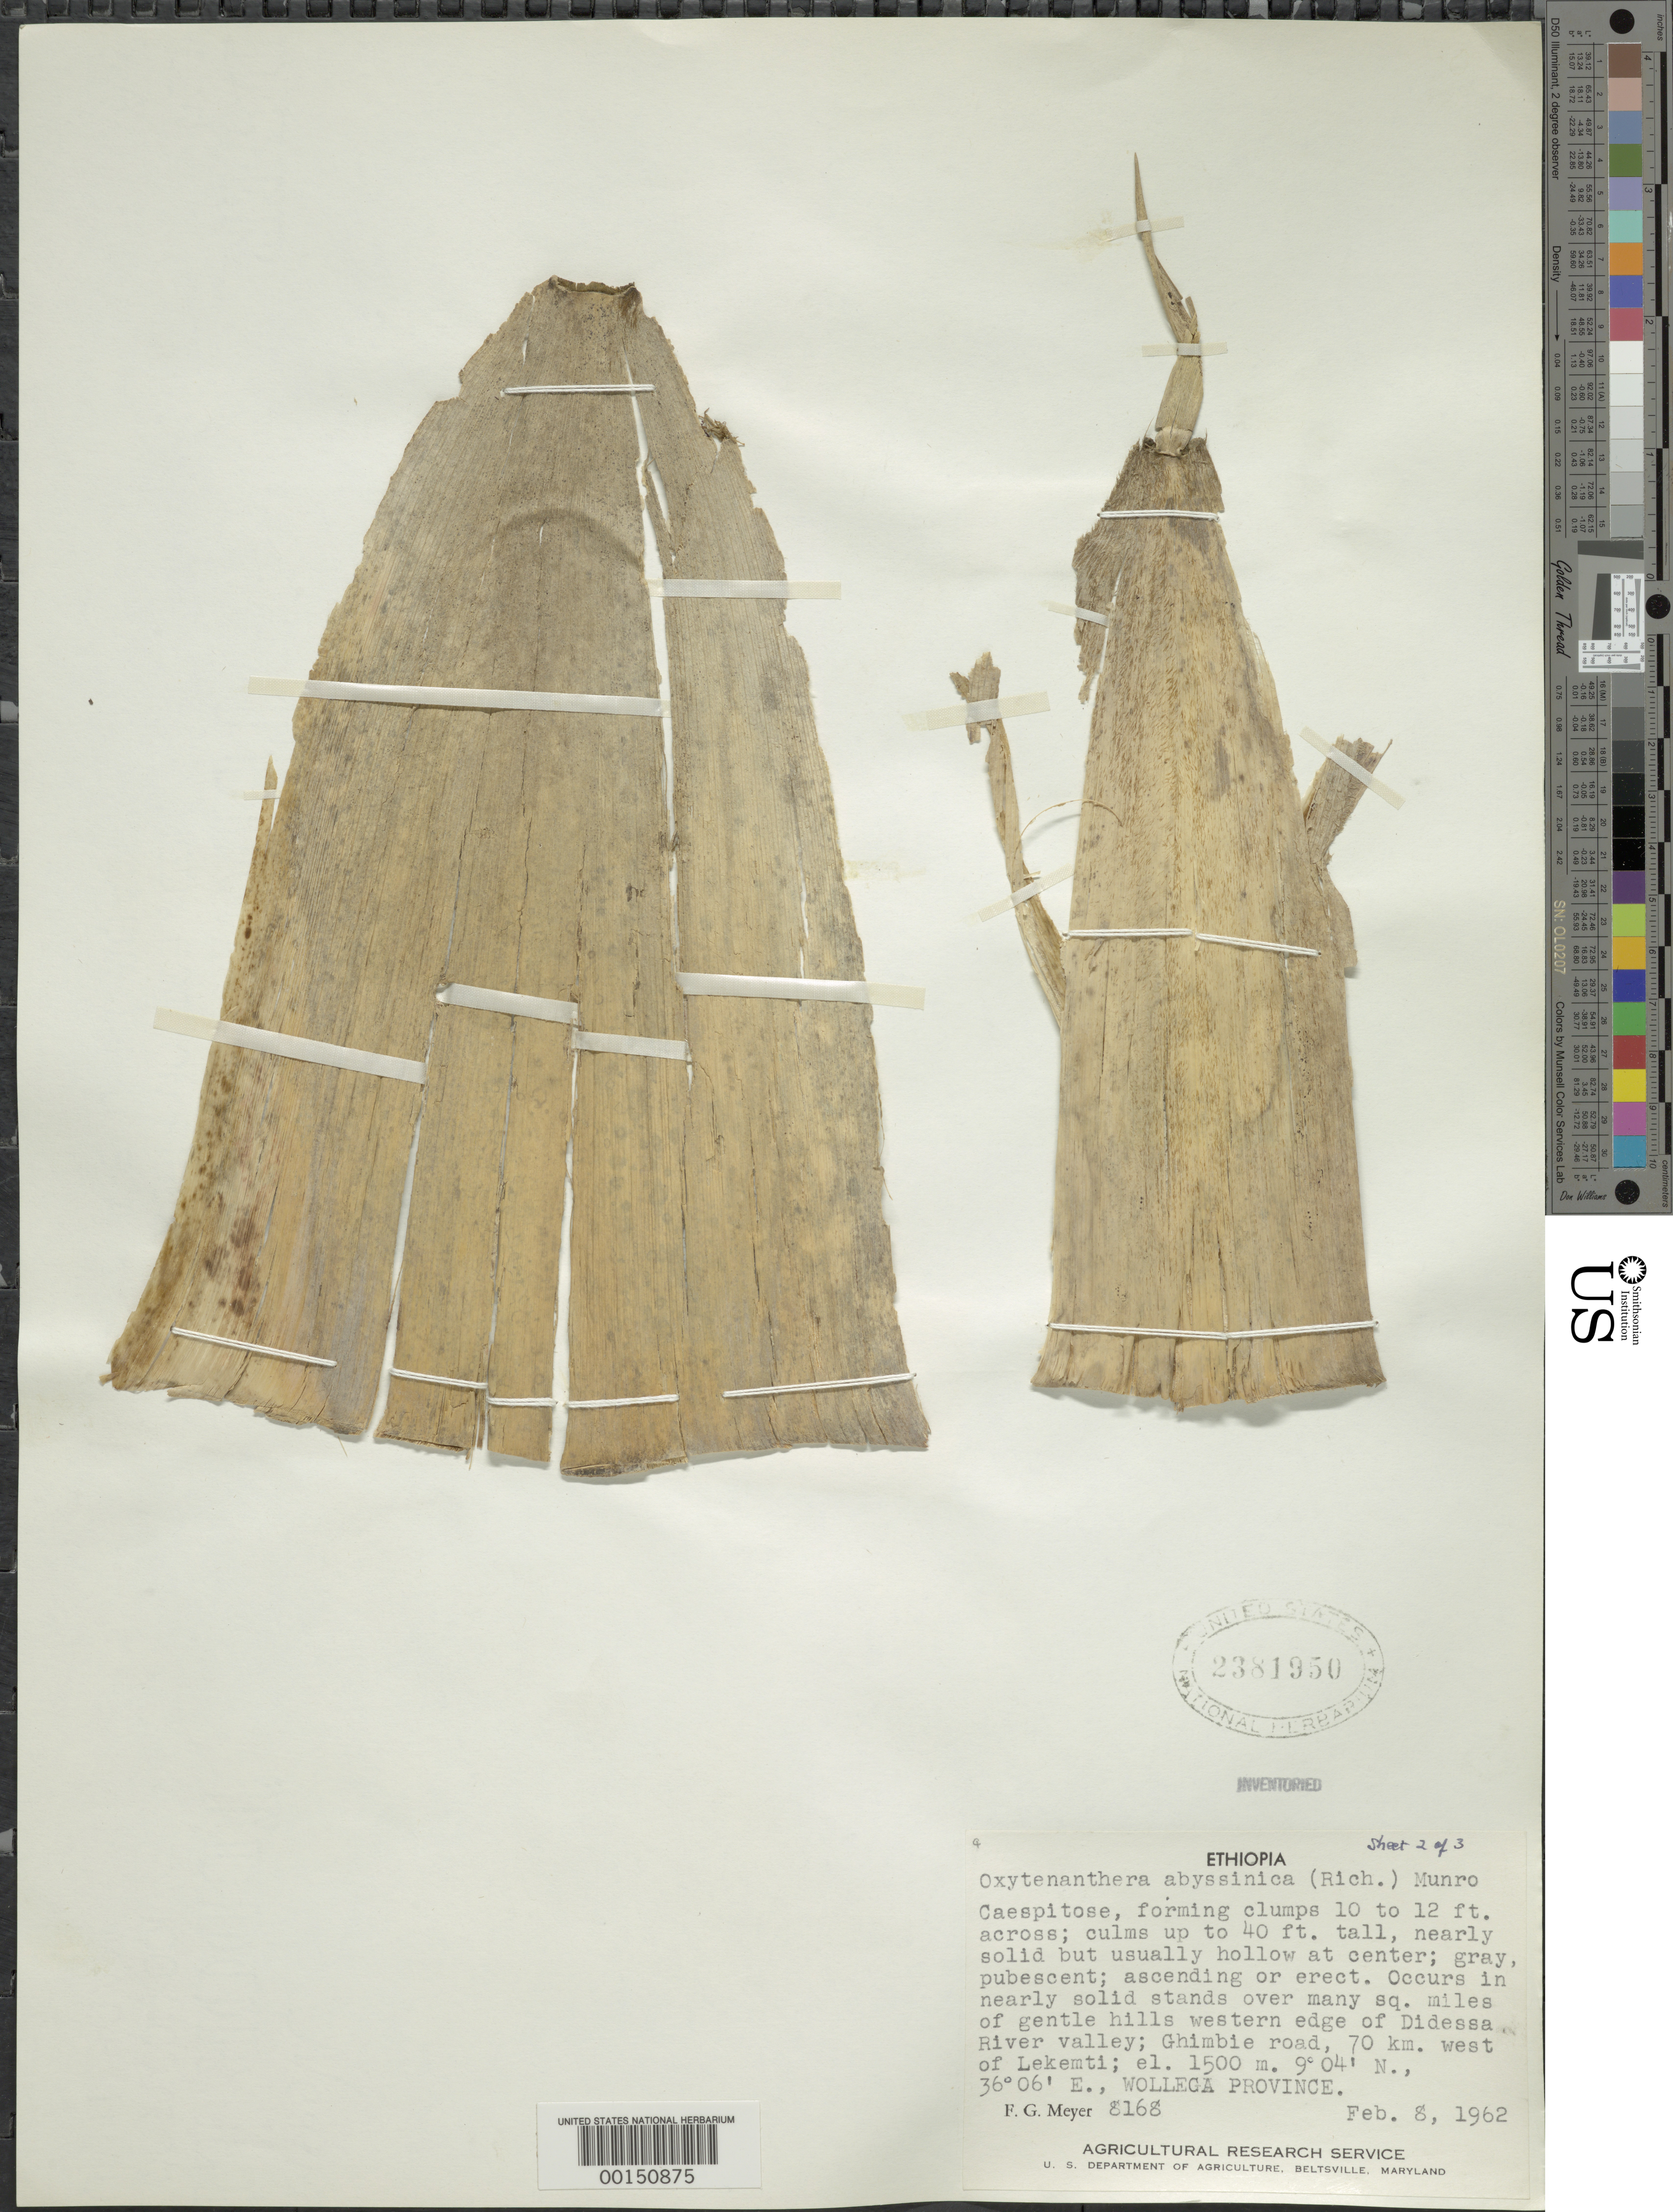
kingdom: Plantae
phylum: Tracheophyta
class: Liliopsida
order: Poales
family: Poaceae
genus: Oxytenanthera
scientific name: Oxytenanthera abyssinica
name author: (A. Rich.) Munro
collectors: F. G. Meyer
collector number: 8168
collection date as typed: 08 Feb 1962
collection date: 1962-02-08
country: Ethiopia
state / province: Oromiya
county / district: Welega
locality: Lekemti, lat. 09 04'n: long. 36 06'e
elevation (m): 1500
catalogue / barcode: US 2381950